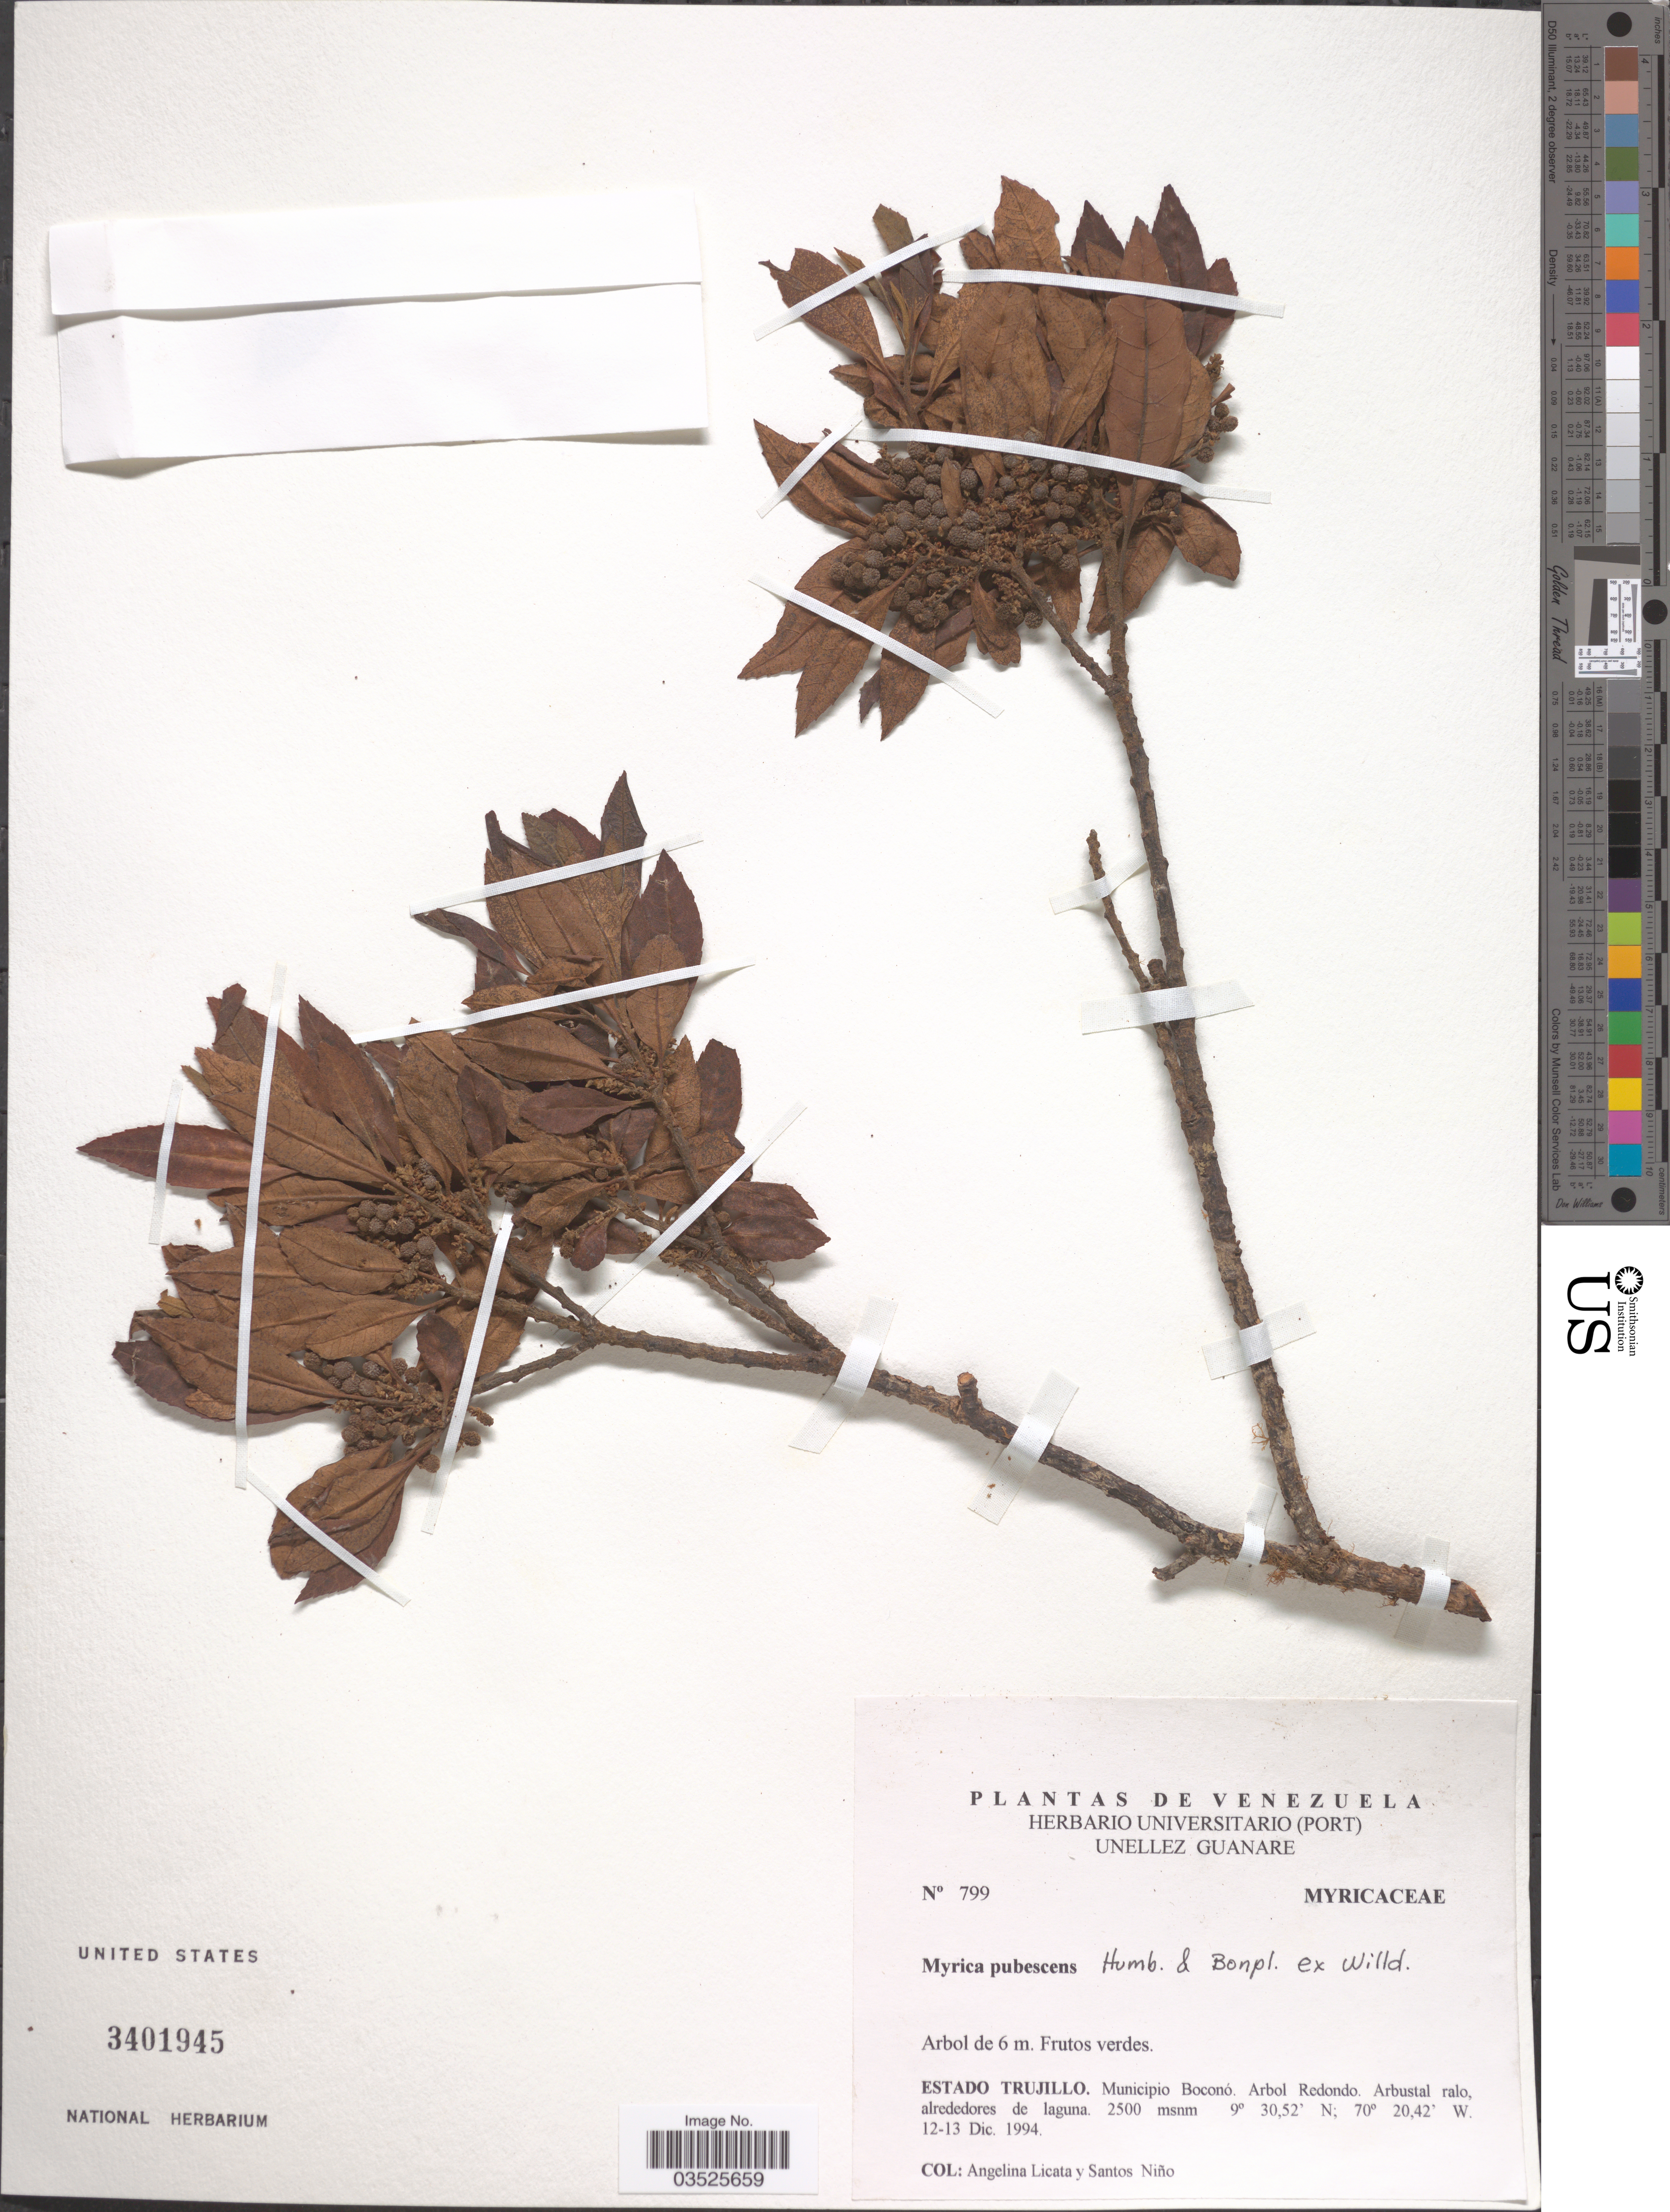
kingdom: Plantae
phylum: Tracheophyta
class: Magnoliopsida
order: Fagales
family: Myricaceae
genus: Morella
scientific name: Morella pubescens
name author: (Humb. & Bonpl. ex Willd.) Wilbur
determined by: Strong, M. T., (US), Smithsonian Institution - National Museum of Natural History (UNITED STATES)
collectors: A. Licata & S. M. Niño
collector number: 799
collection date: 1994-12-12/1994-12-13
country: Venezuela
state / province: Trujillo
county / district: Boconó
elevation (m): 2500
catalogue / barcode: US 3401945